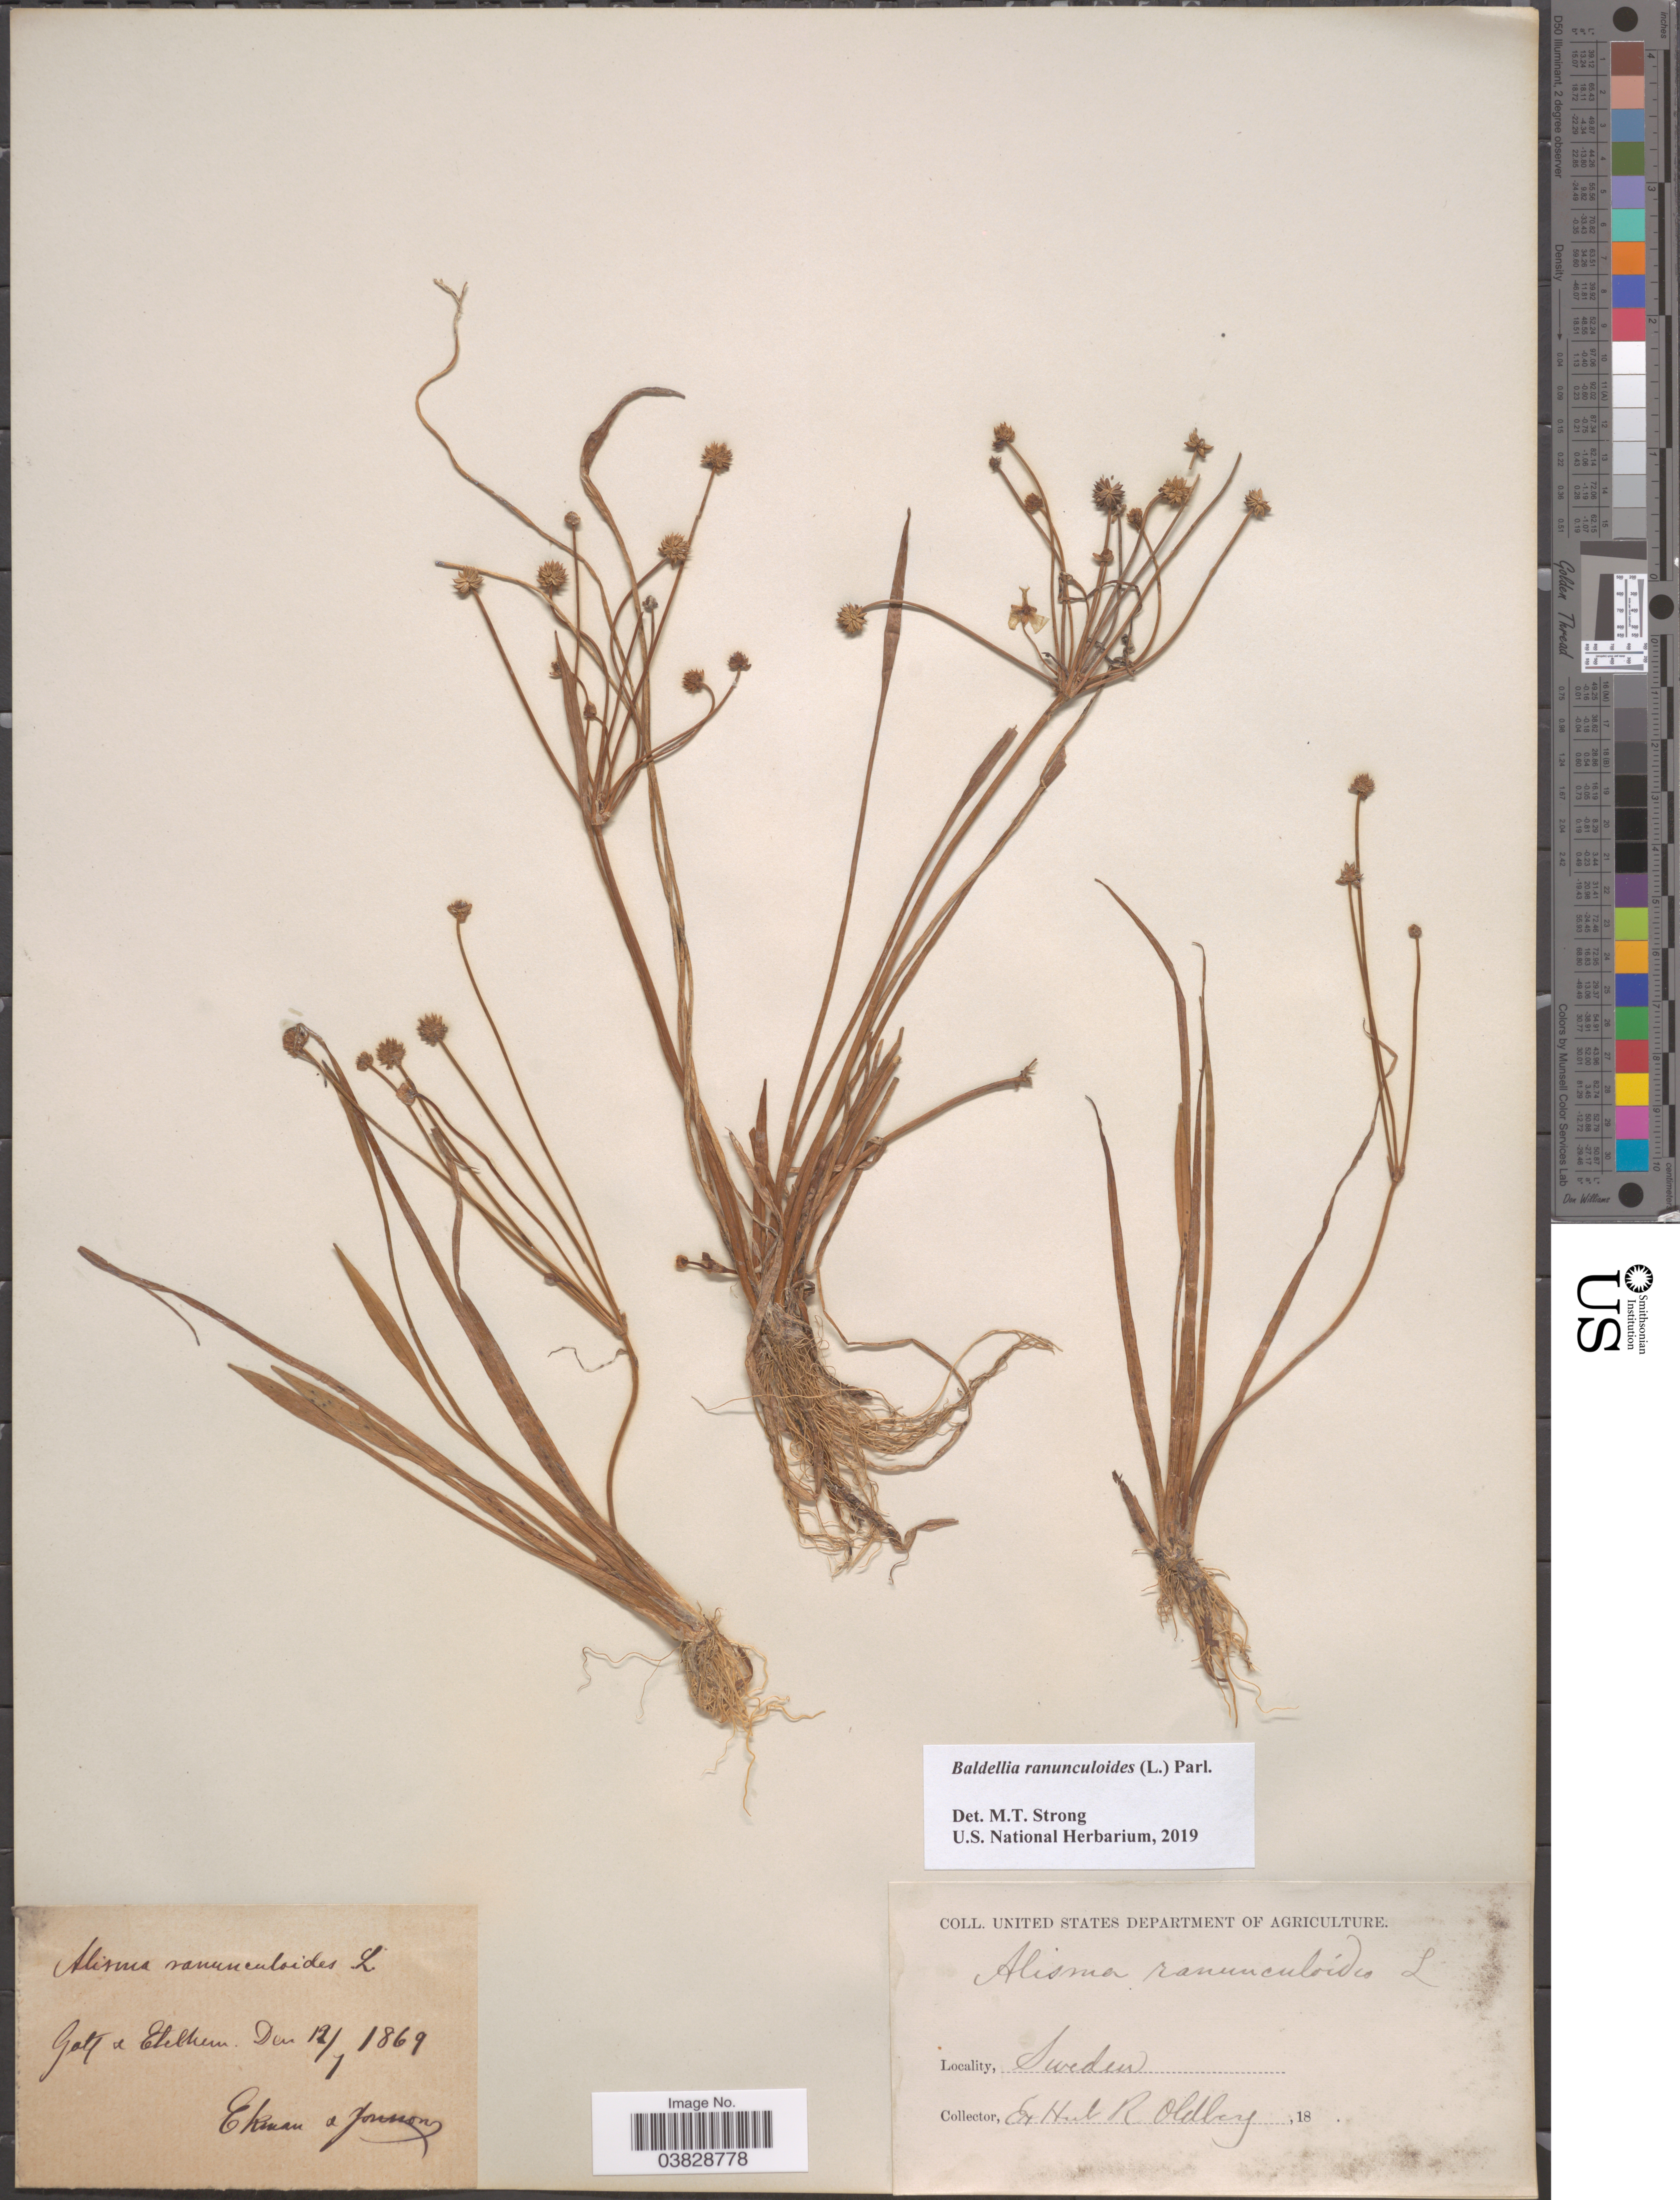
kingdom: Plantae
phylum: Tracheophyta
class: Liliopsida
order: Alismatales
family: Alismataceae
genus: Baldellia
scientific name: Baldellia ranunculoides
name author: (L.) Parl.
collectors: ex herb. R. Oldberg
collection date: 1869-01-12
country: Sweden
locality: Gotl i Etelhem.